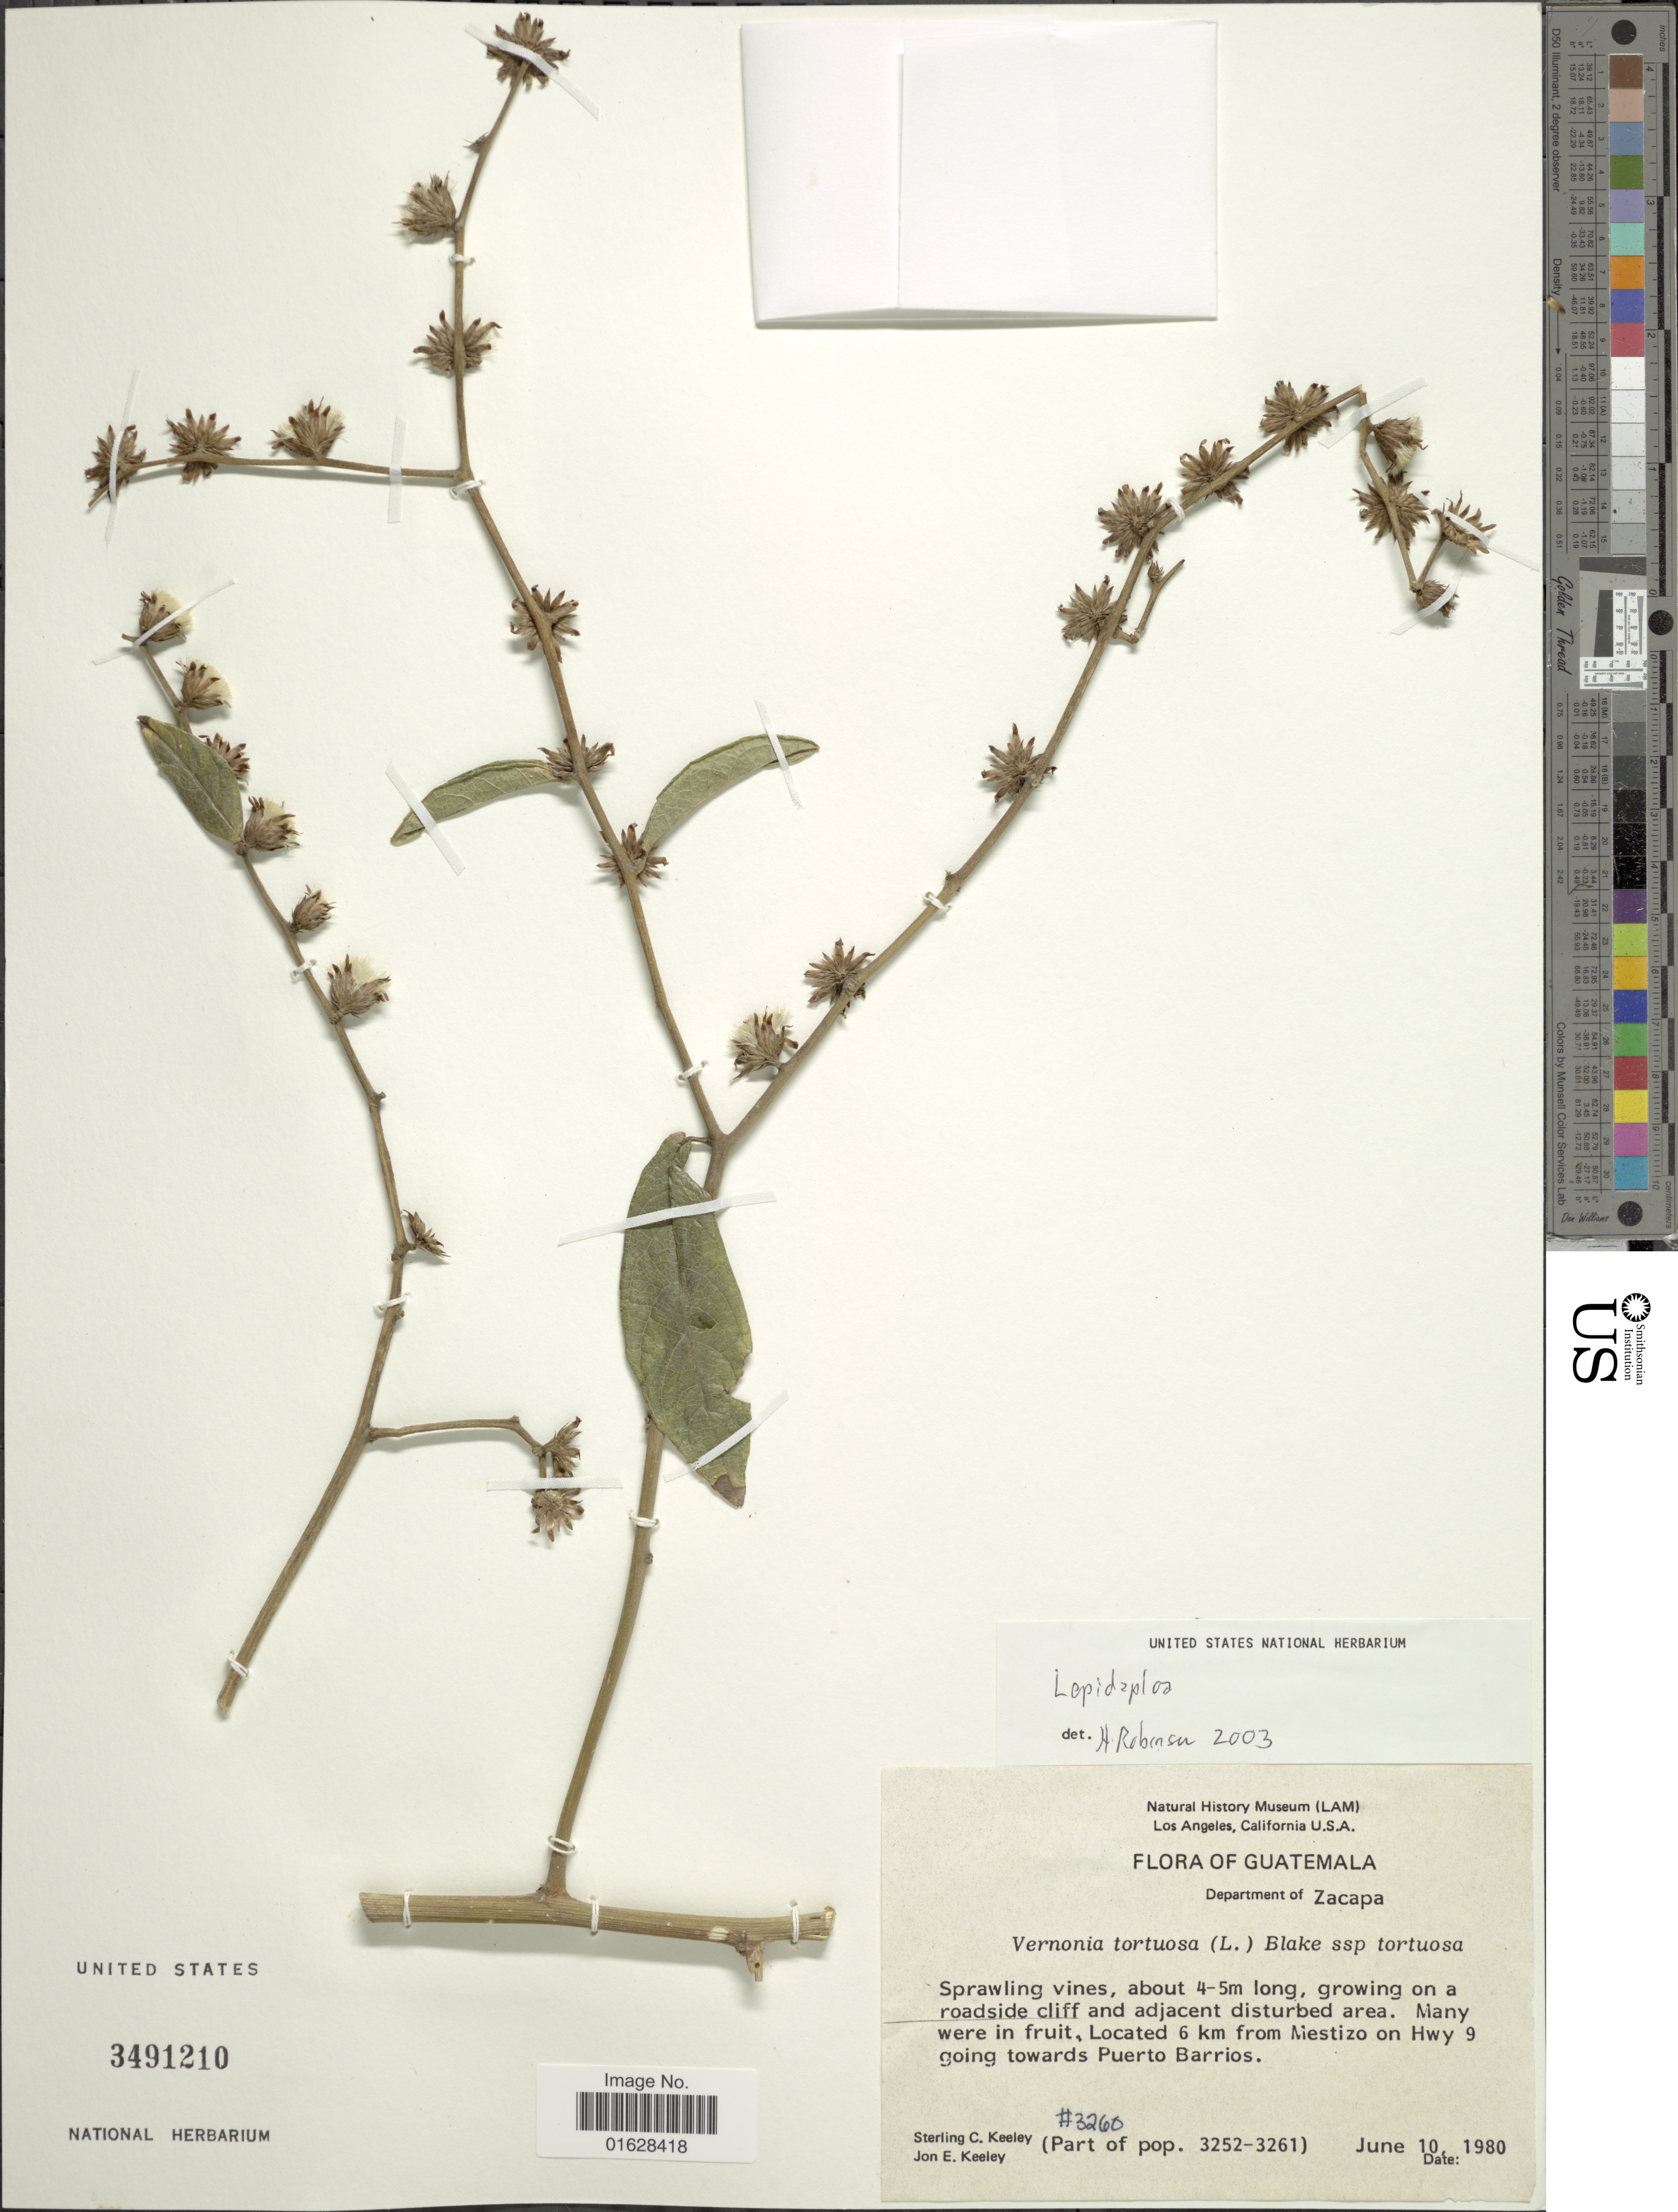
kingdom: Plantae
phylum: Tracheophyta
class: Magnoliopsida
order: Asterales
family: Asteraceae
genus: Lepidaploa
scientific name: Lepidaploa tortuosa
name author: (L.) H. Rob.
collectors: S. C. Keeley & J. E. Keeley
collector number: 3260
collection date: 1980-06-10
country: Guatemala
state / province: Zacapa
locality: Department of Zacapa, 6 km from Mestizo on Hwy 9 going towards Puerto Barrios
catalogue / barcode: US 3491210